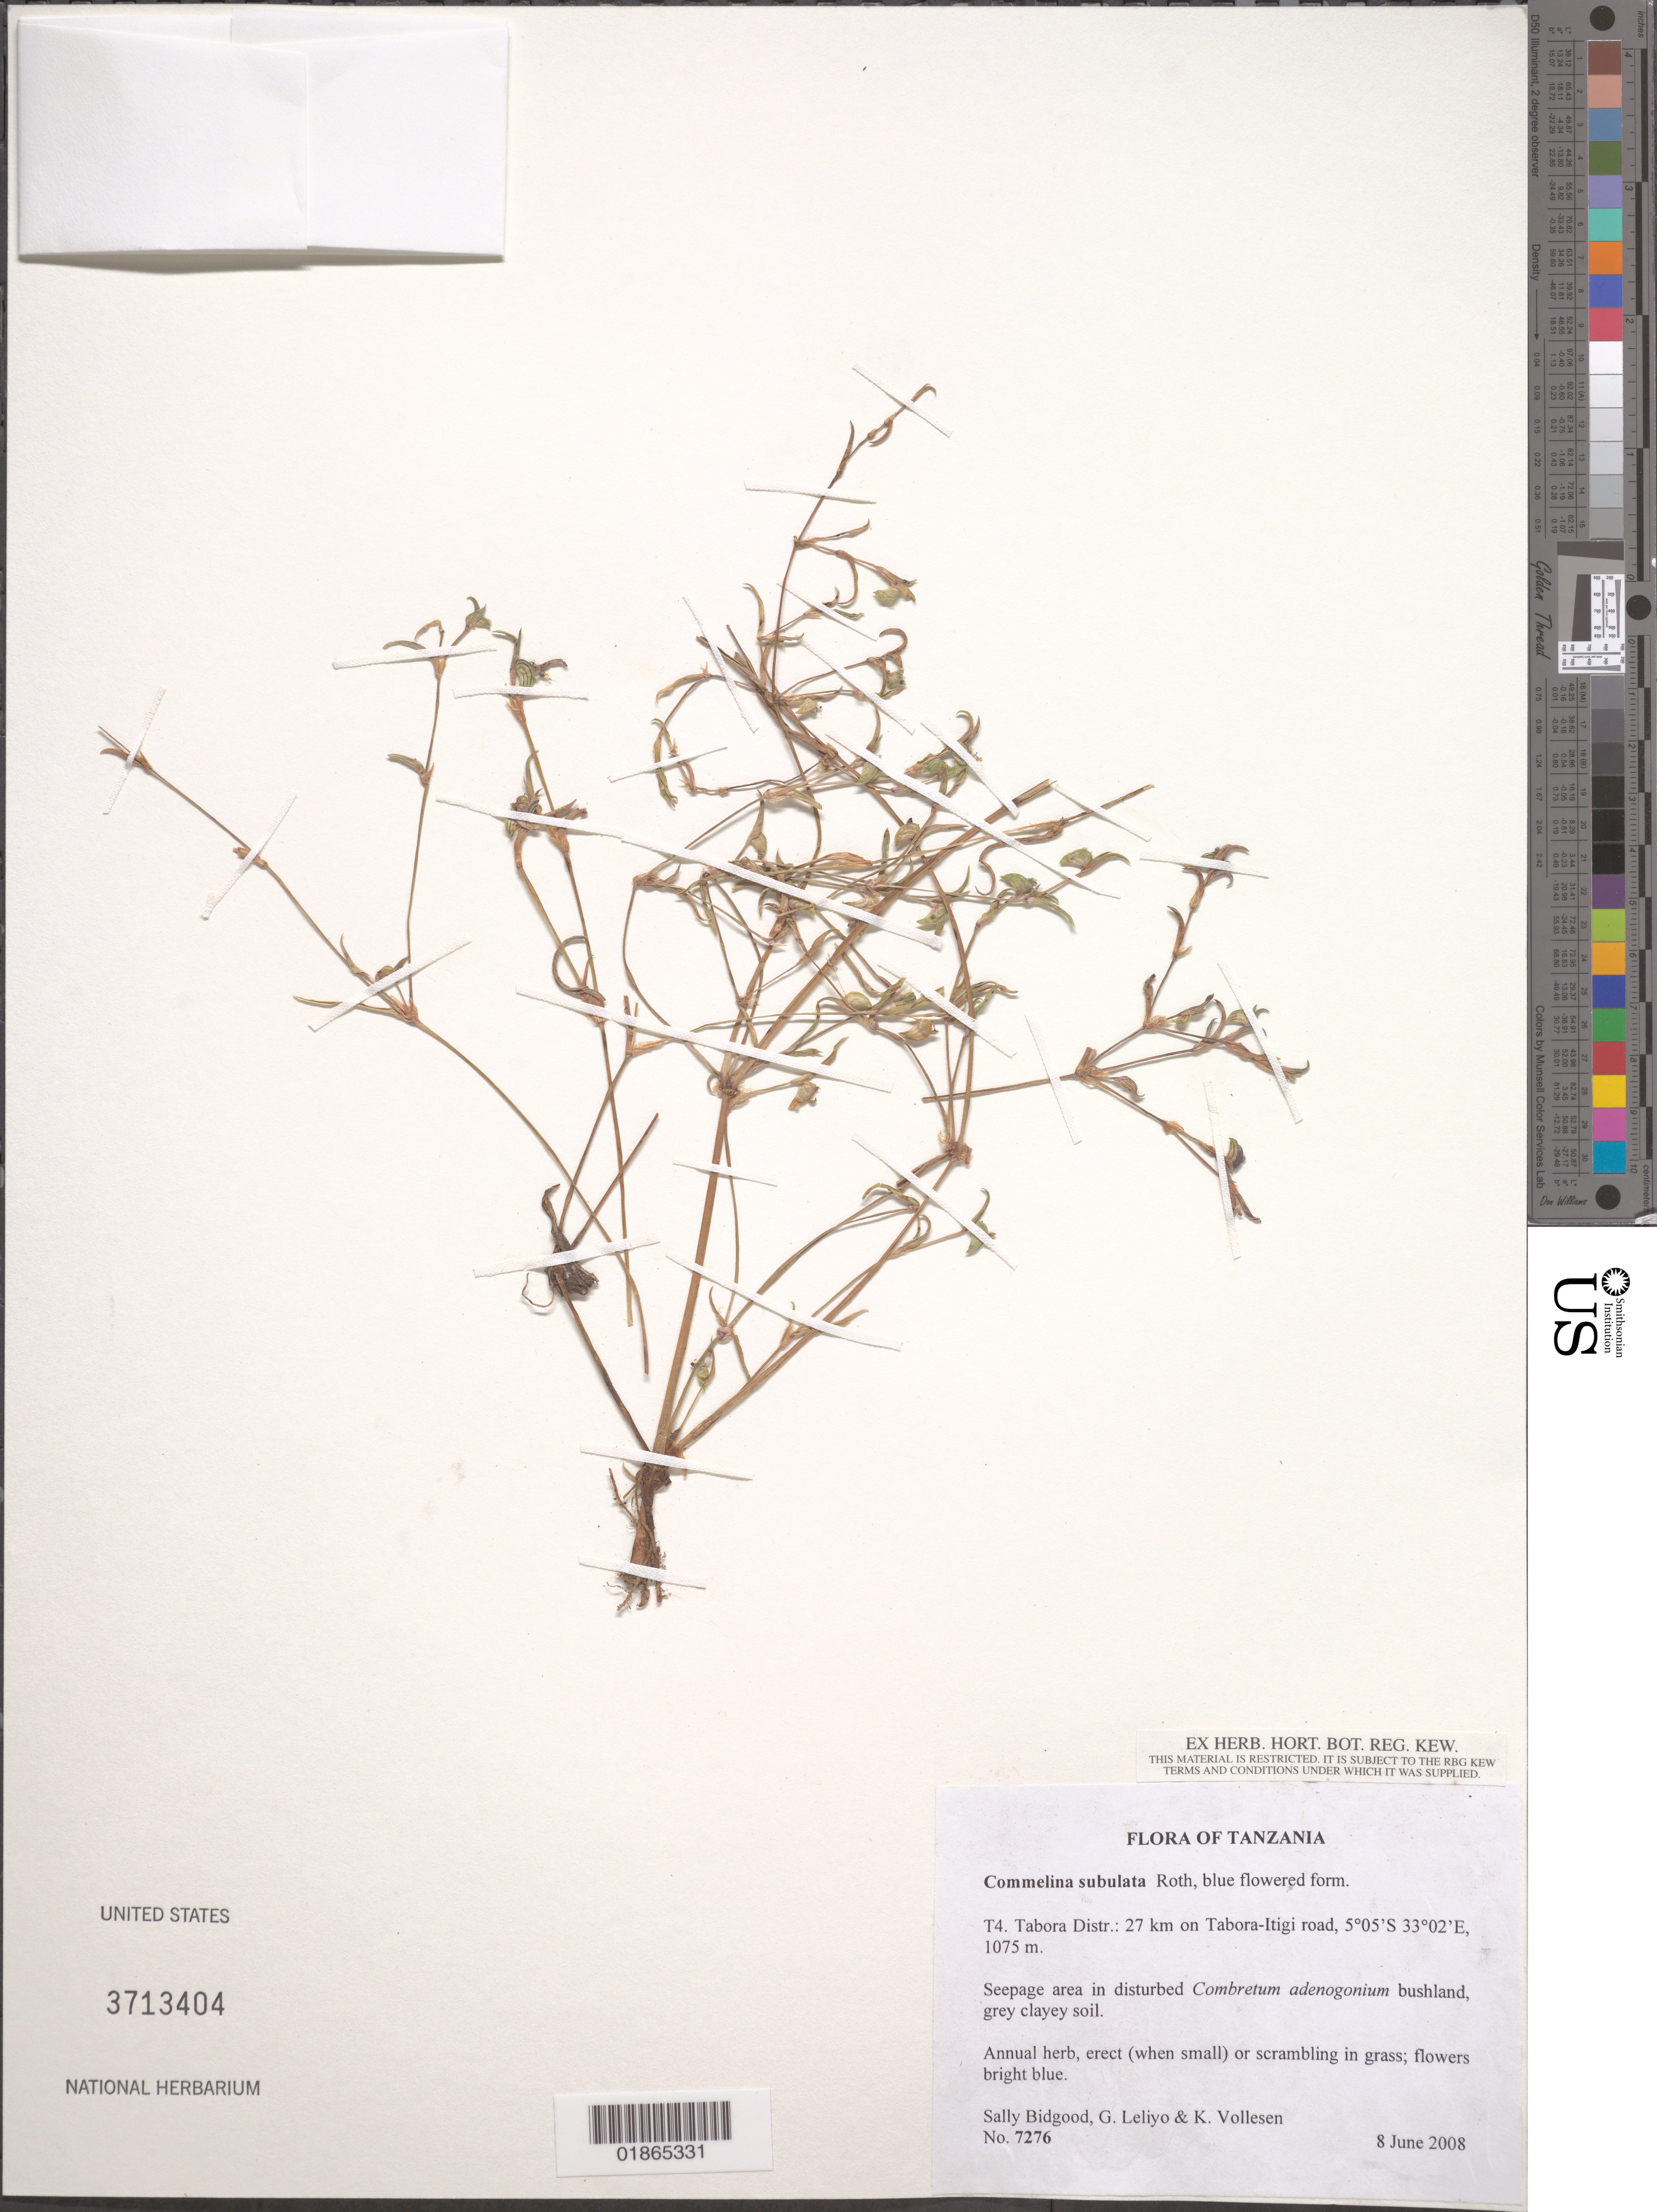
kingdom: Plantae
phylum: Tracheophyta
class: Liliopsida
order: Commelinales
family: Commelinaceae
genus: Commelina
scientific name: Commelina subulata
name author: Roth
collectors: S. Bidgood, G. Leliyo & K. Vollesen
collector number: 7276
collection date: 2008-06-08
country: Tanzania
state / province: Tabora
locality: T4. Tabora Distr.: 27 km on Tabora-Itigi road.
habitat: Seepage area in disturbed bushland, grey clayey soil.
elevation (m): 1075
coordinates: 5 05 S, 33 02 E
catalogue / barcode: US 3713404